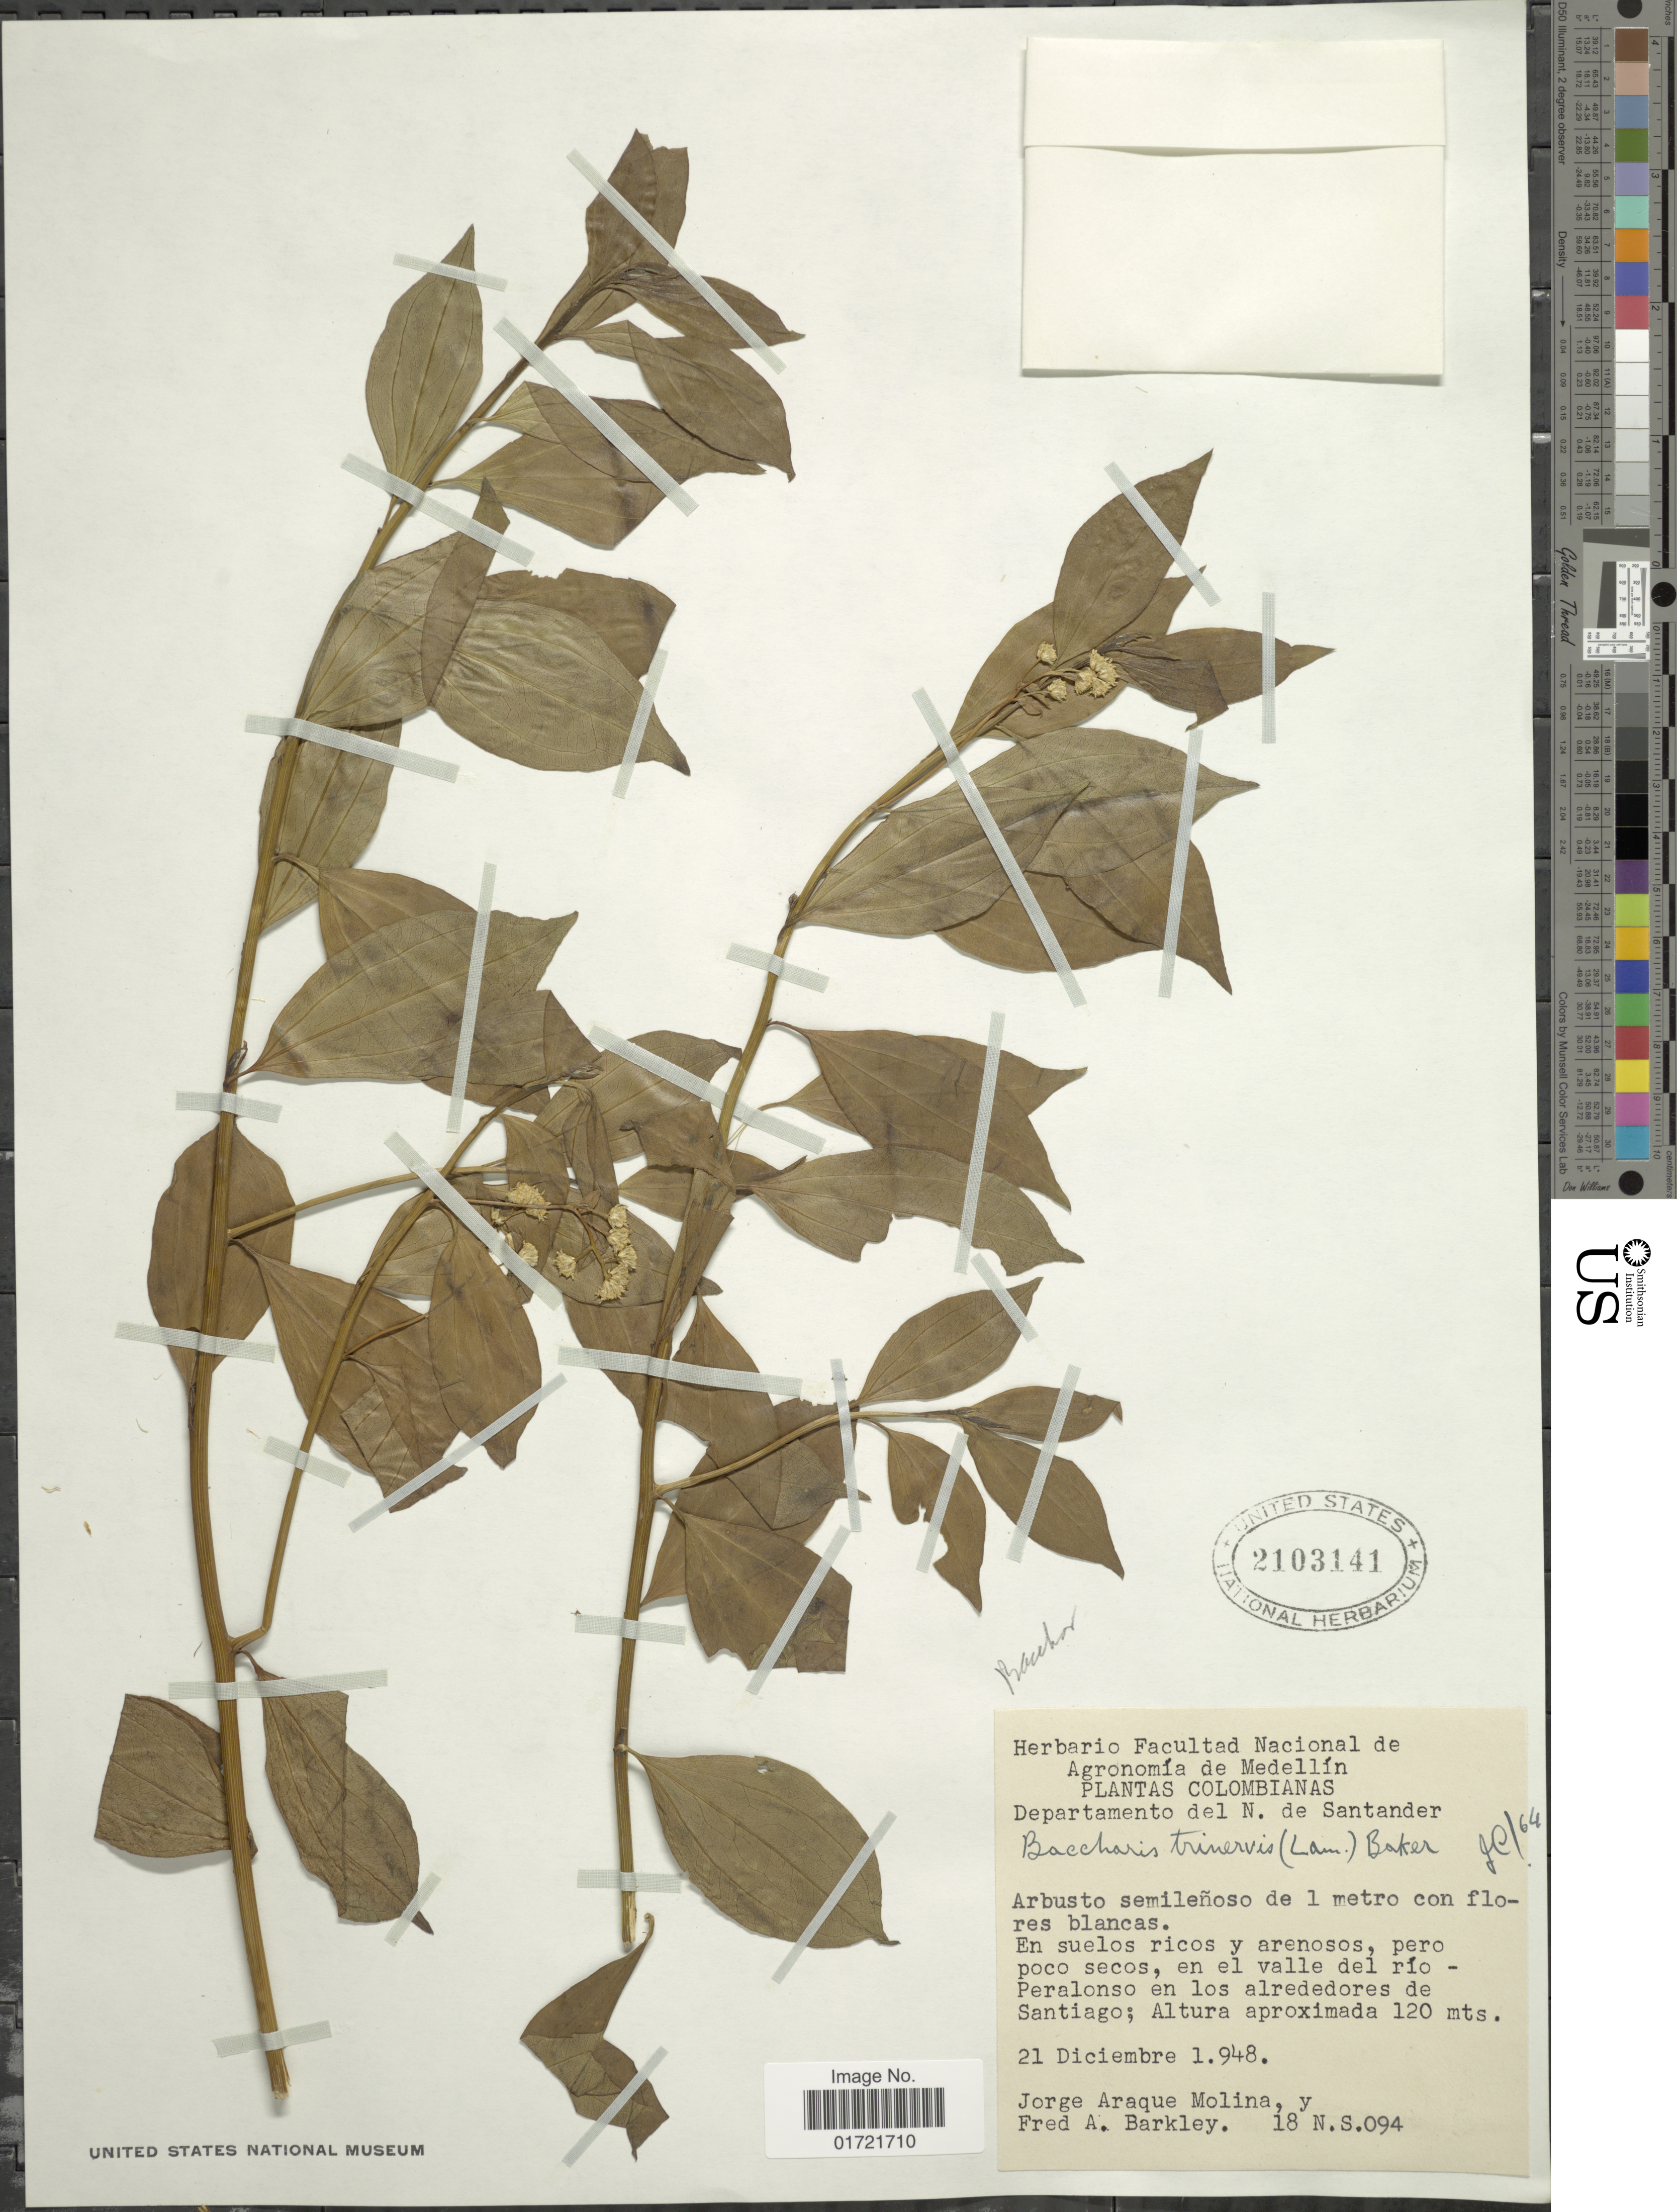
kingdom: Plantae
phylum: Tracheophyta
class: Magnoliopsida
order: Asterales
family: Asteraceae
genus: Baccharis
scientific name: Baccharis trinervis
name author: (Lam.) Pers.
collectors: J. Araque Molina & F. A. Barkley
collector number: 18 N.S. 094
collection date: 1948-12-21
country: Colombia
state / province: Norte de Santander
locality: Departamento del N. de Santander, En suelos ricos y arenosos, pero poco secos, en el valle del rio Peralonso en los alrededores de Santiago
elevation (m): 120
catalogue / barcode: US 2103141